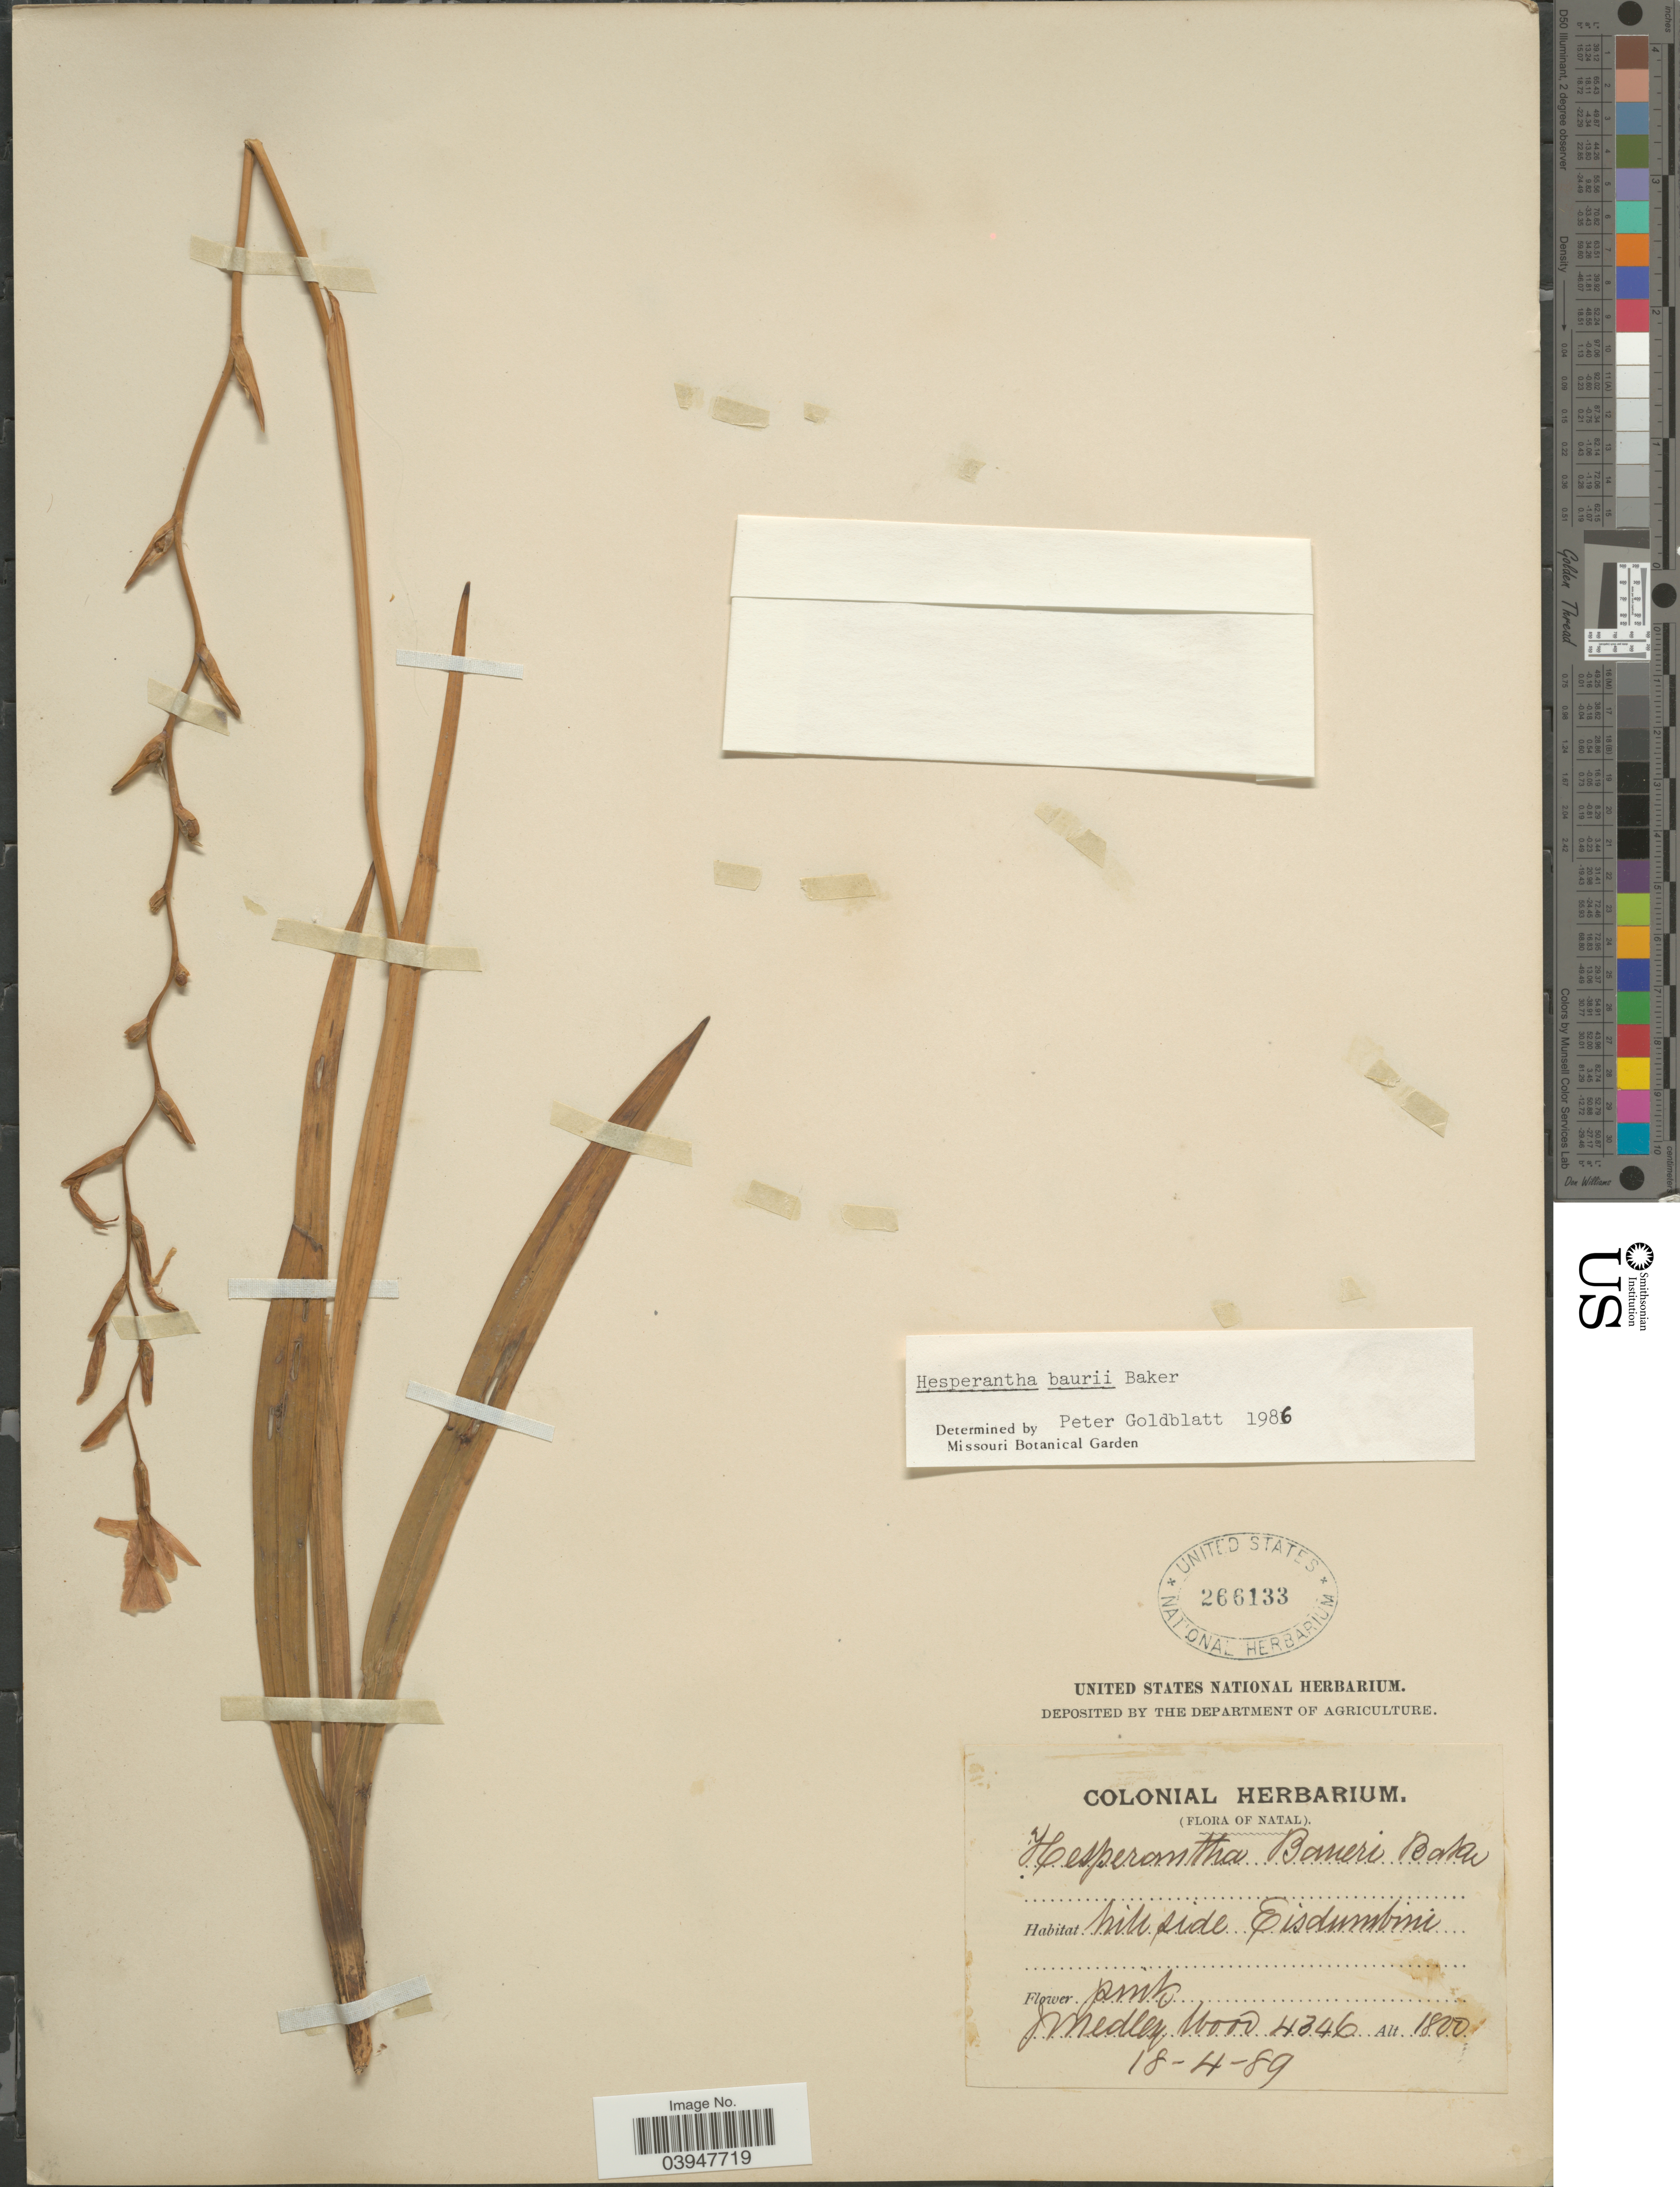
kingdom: Plantae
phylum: Tracheophyta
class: Liliopsida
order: Asparagales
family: Iridaceae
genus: Hesperantha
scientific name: Hesperantha baurii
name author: Baker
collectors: J. M. Wood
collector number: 4346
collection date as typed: Transcribed d/m/y: 18/4/89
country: South Africa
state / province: KwaZulu-Natal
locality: Natal. Hillside Eisdumbini.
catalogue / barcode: US 266133